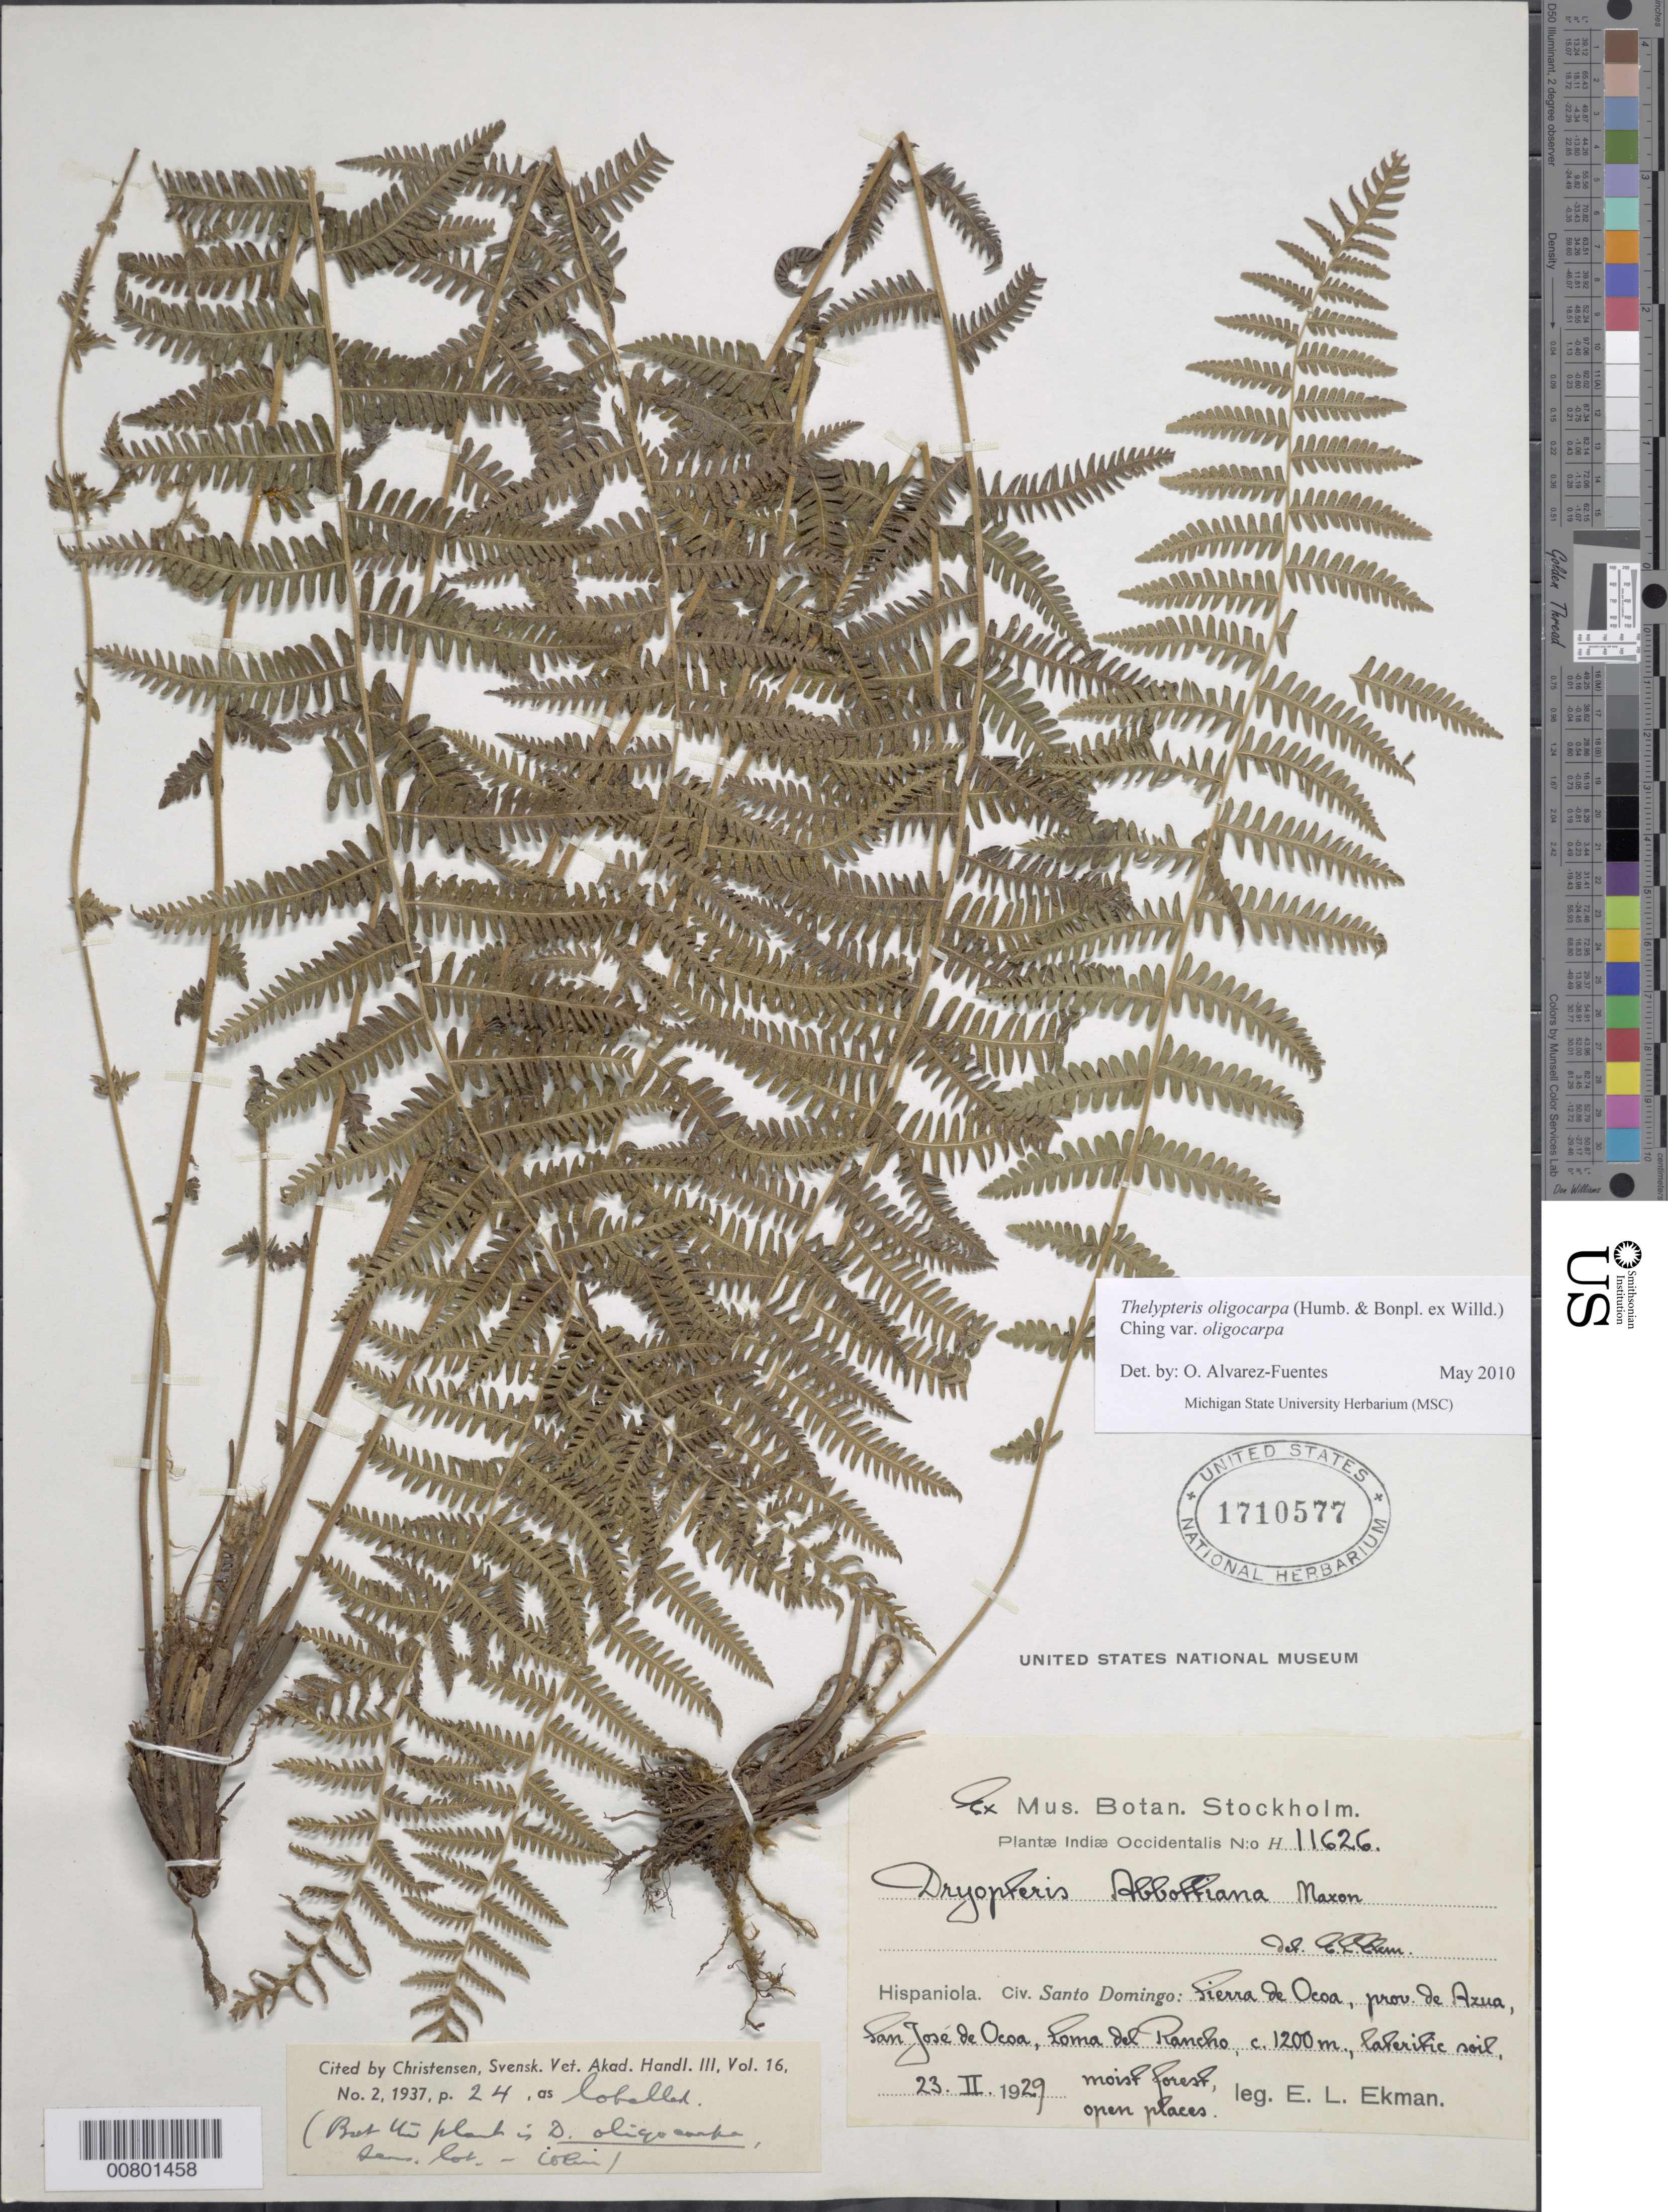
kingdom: Plantae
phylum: Tracheophyta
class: Polypodiopsida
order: Polypodiales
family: Thelypteridaceae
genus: Amauropelta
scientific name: Amauropelta oligocarpa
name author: (Humb. & Bonpl. ex Willd.) Pic. Serm.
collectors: E. L. Ekman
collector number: H 11626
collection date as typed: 23 Feb 1929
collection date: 1929-02-23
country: Dominican Republic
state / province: Azua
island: Hispaniola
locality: Sierra de Ocoa, San José de Ocoa, Loma del Rancho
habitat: Moist forest, open places, laterite soil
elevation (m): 1200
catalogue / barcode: US 1710577